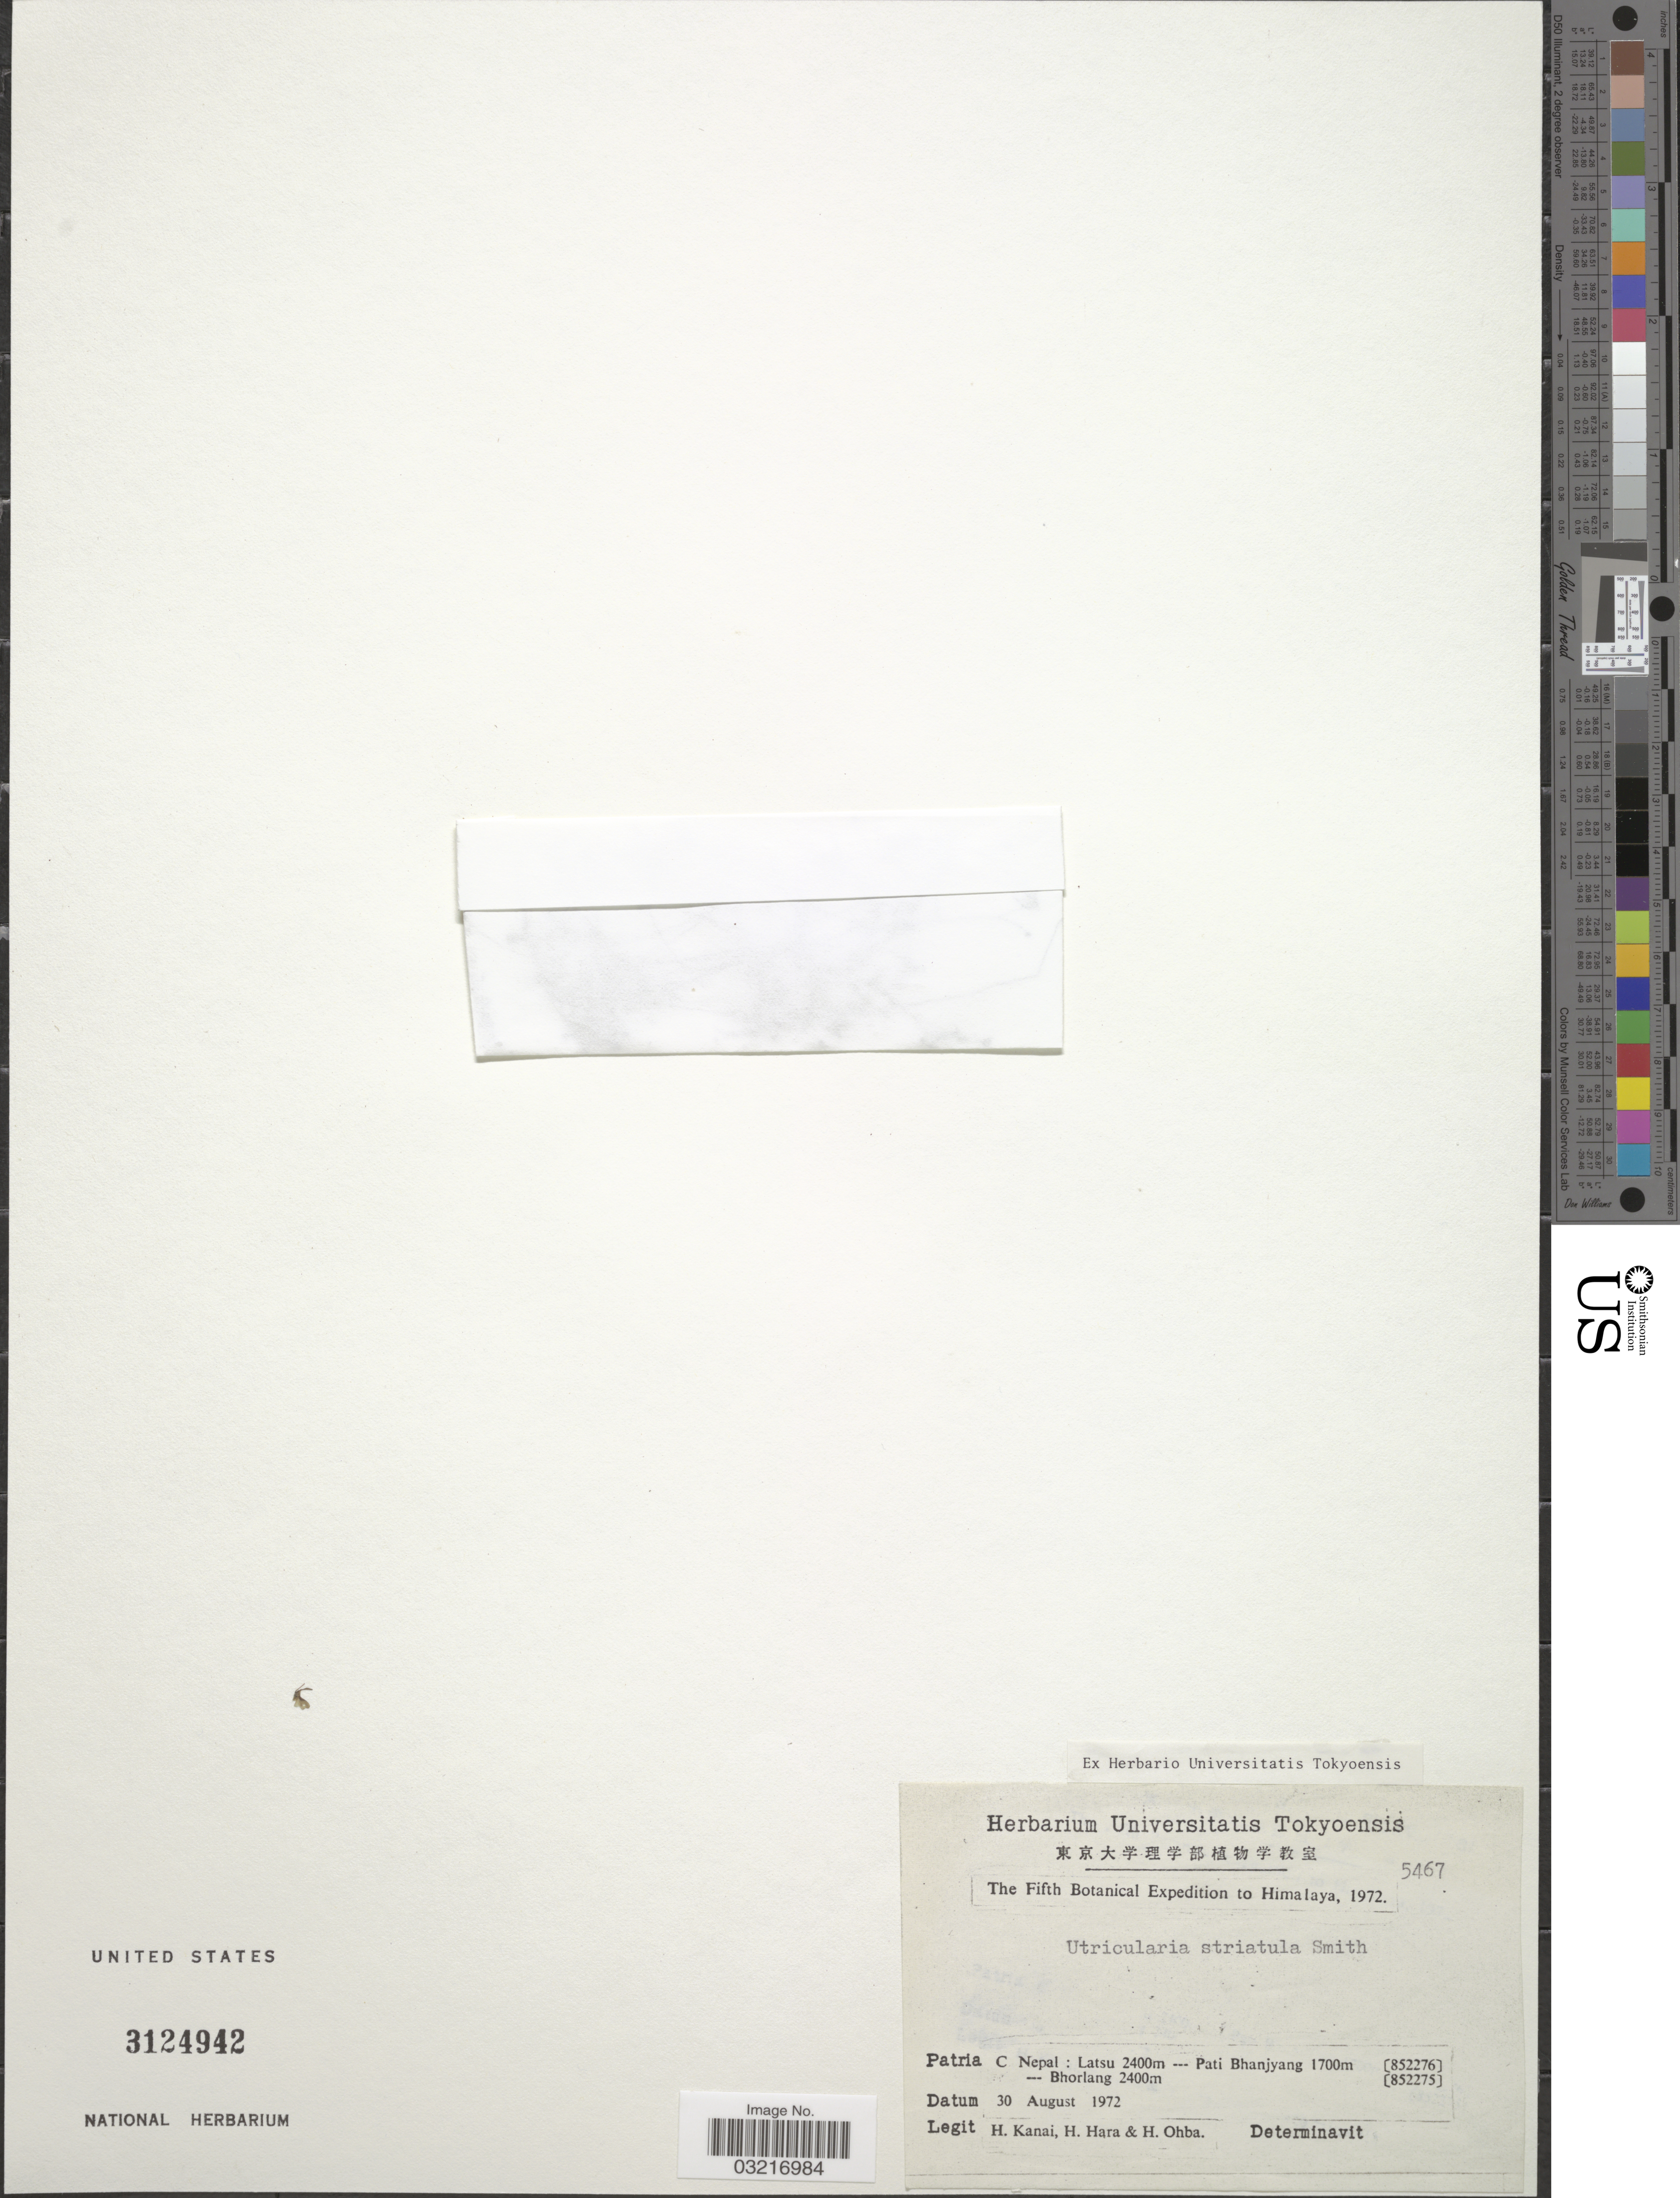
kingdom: Plantae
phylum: Tracheophyta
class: Magnoliopsida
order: Lamiales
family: Lentibulariaceae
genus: Utricularia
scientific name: Utricularia striatula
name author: Sm.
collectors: H. Kanai, H. Hara & H. Ohba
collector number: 5467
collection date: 1972-08-30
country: Nepal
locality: Himalaya, Patria C Nepal: Latsu 2400m --- Pati Bhanjyang 1700m --- Bhorlang 2400 m.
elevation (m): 1700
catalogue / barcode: US 3124942